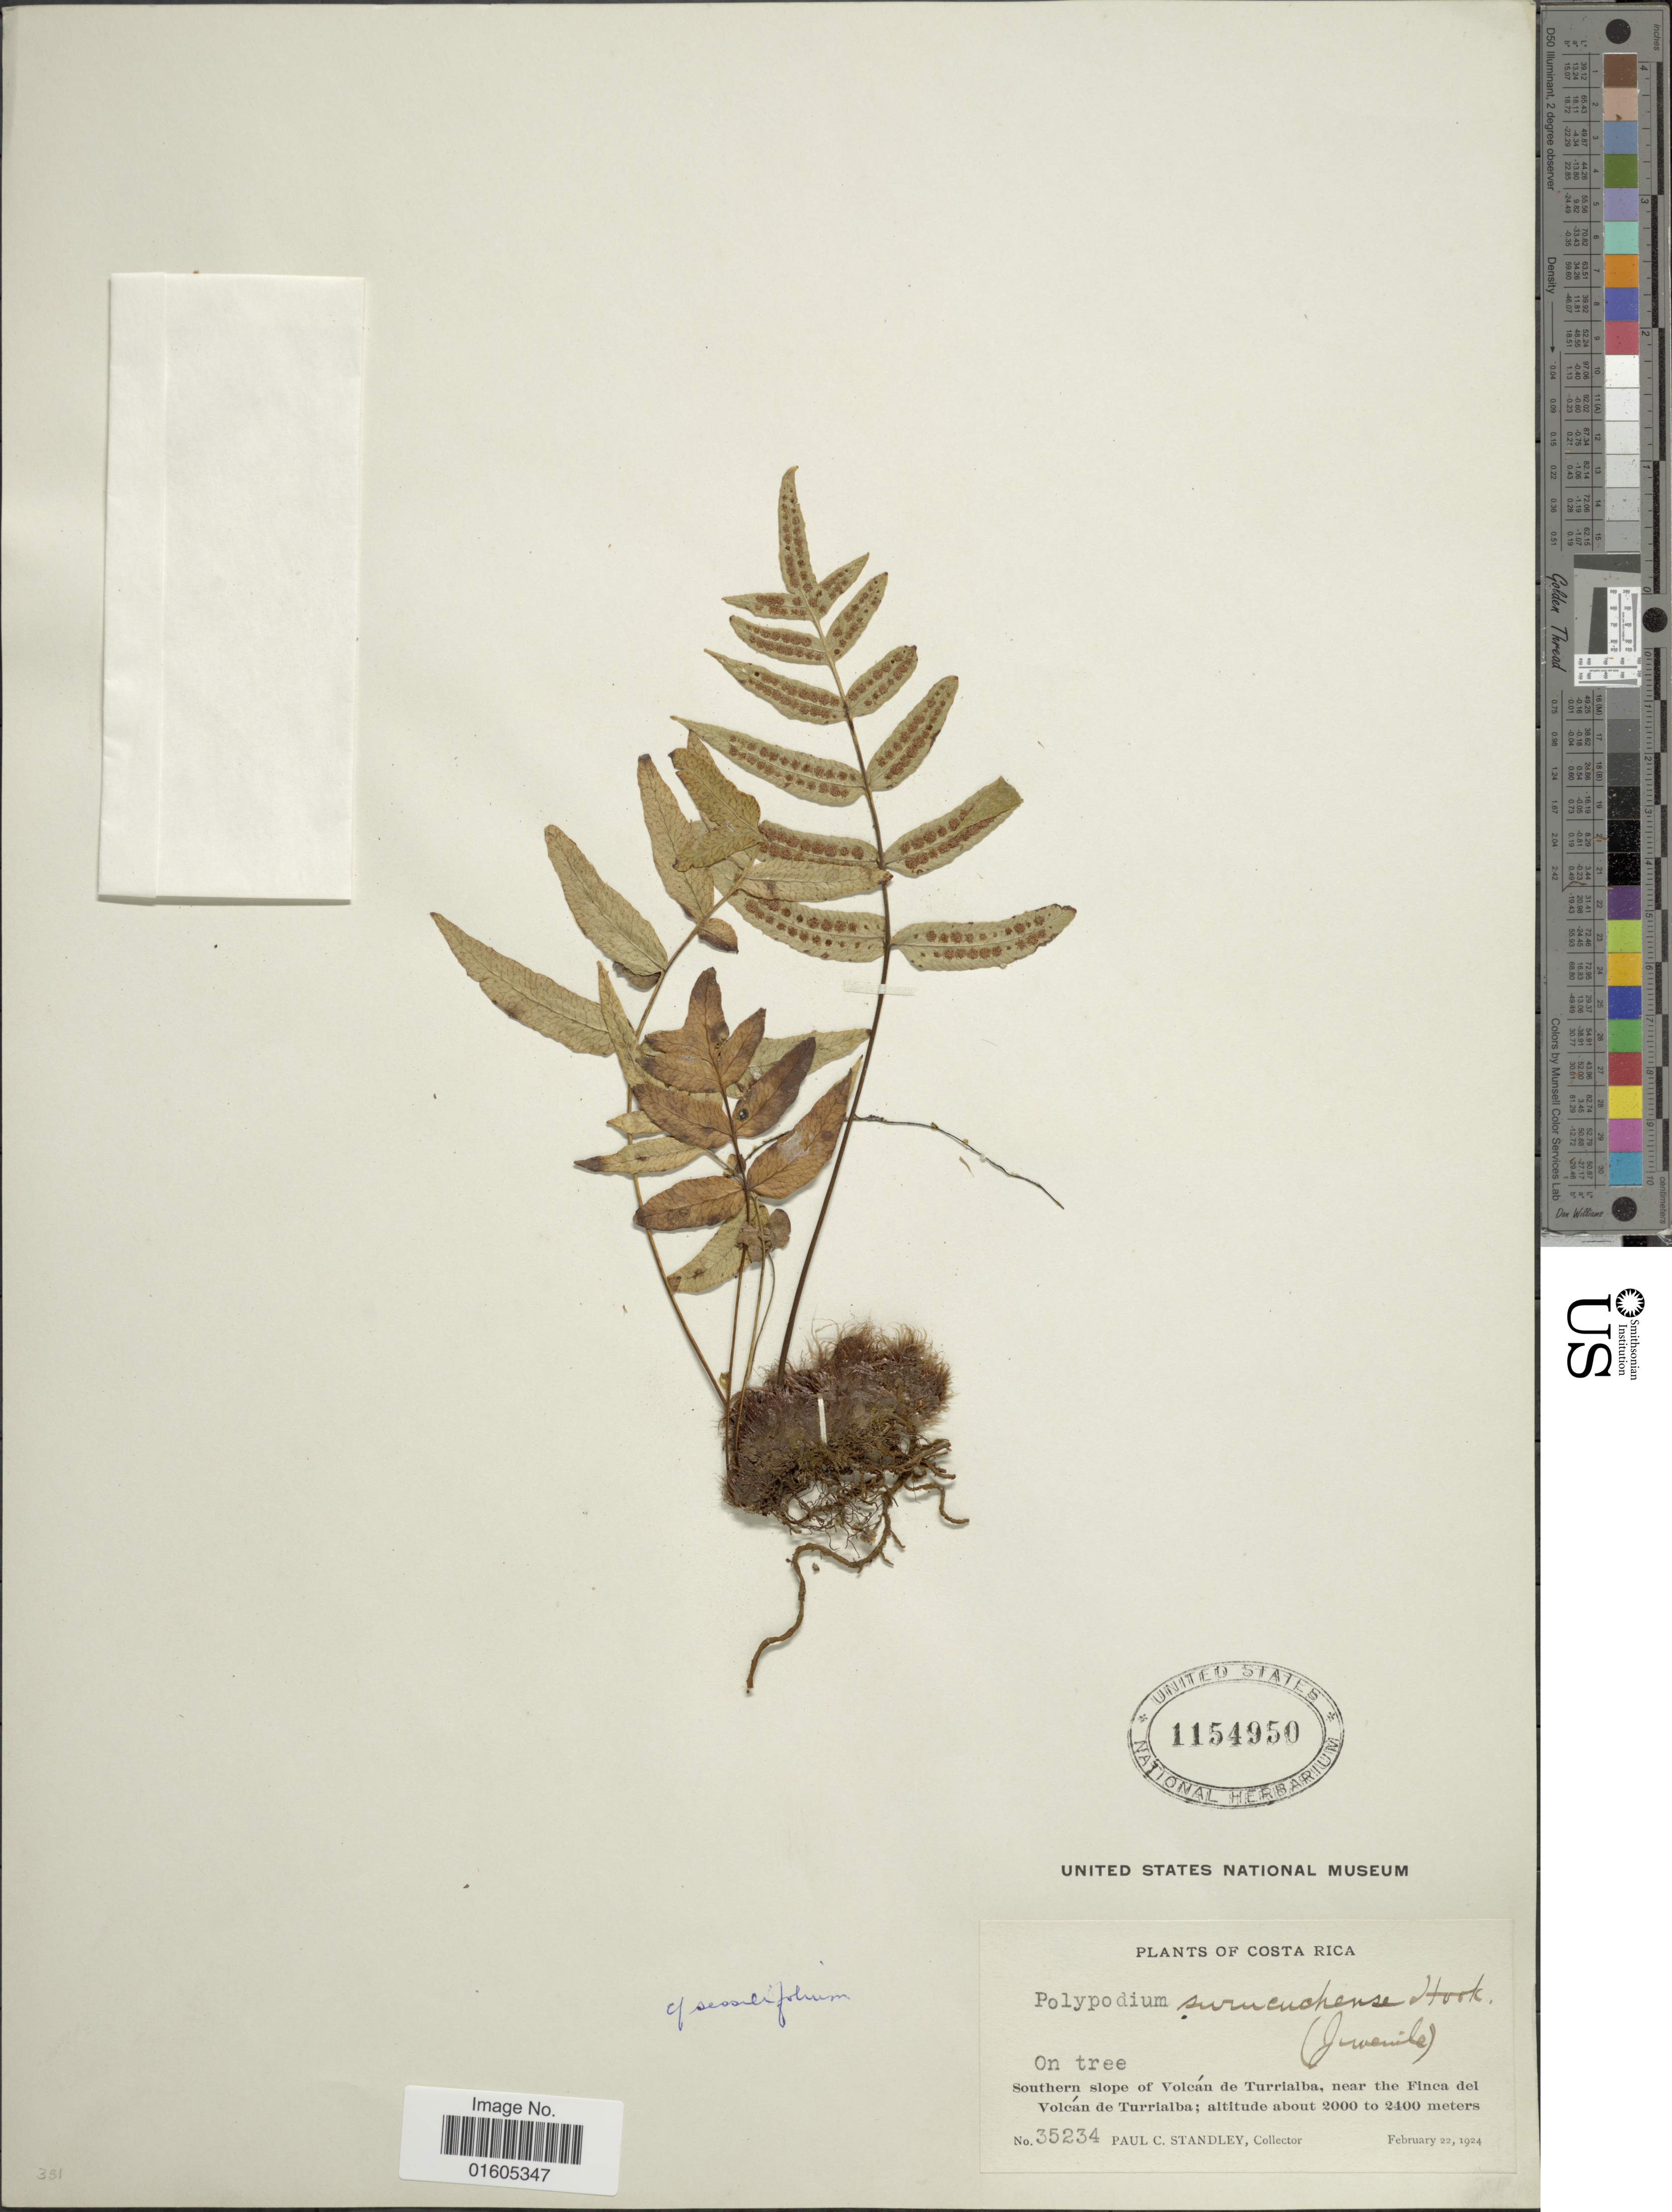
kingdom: Plantae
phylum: Tracheophyta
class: Polypodiopsida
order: Polypodiales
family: Polypodiaceae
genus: Serpocaulon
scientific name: Serpocaulon sessilifolium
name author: (Desv.) A.R. Sm.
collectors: P. C. Standley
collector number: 35234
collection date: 1924-02-22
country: Costa Rica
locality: Southern slope of Volcán de Turrialba, near the Finca del Volcán de Turrialba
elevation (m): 2000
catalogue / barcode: US 1154950